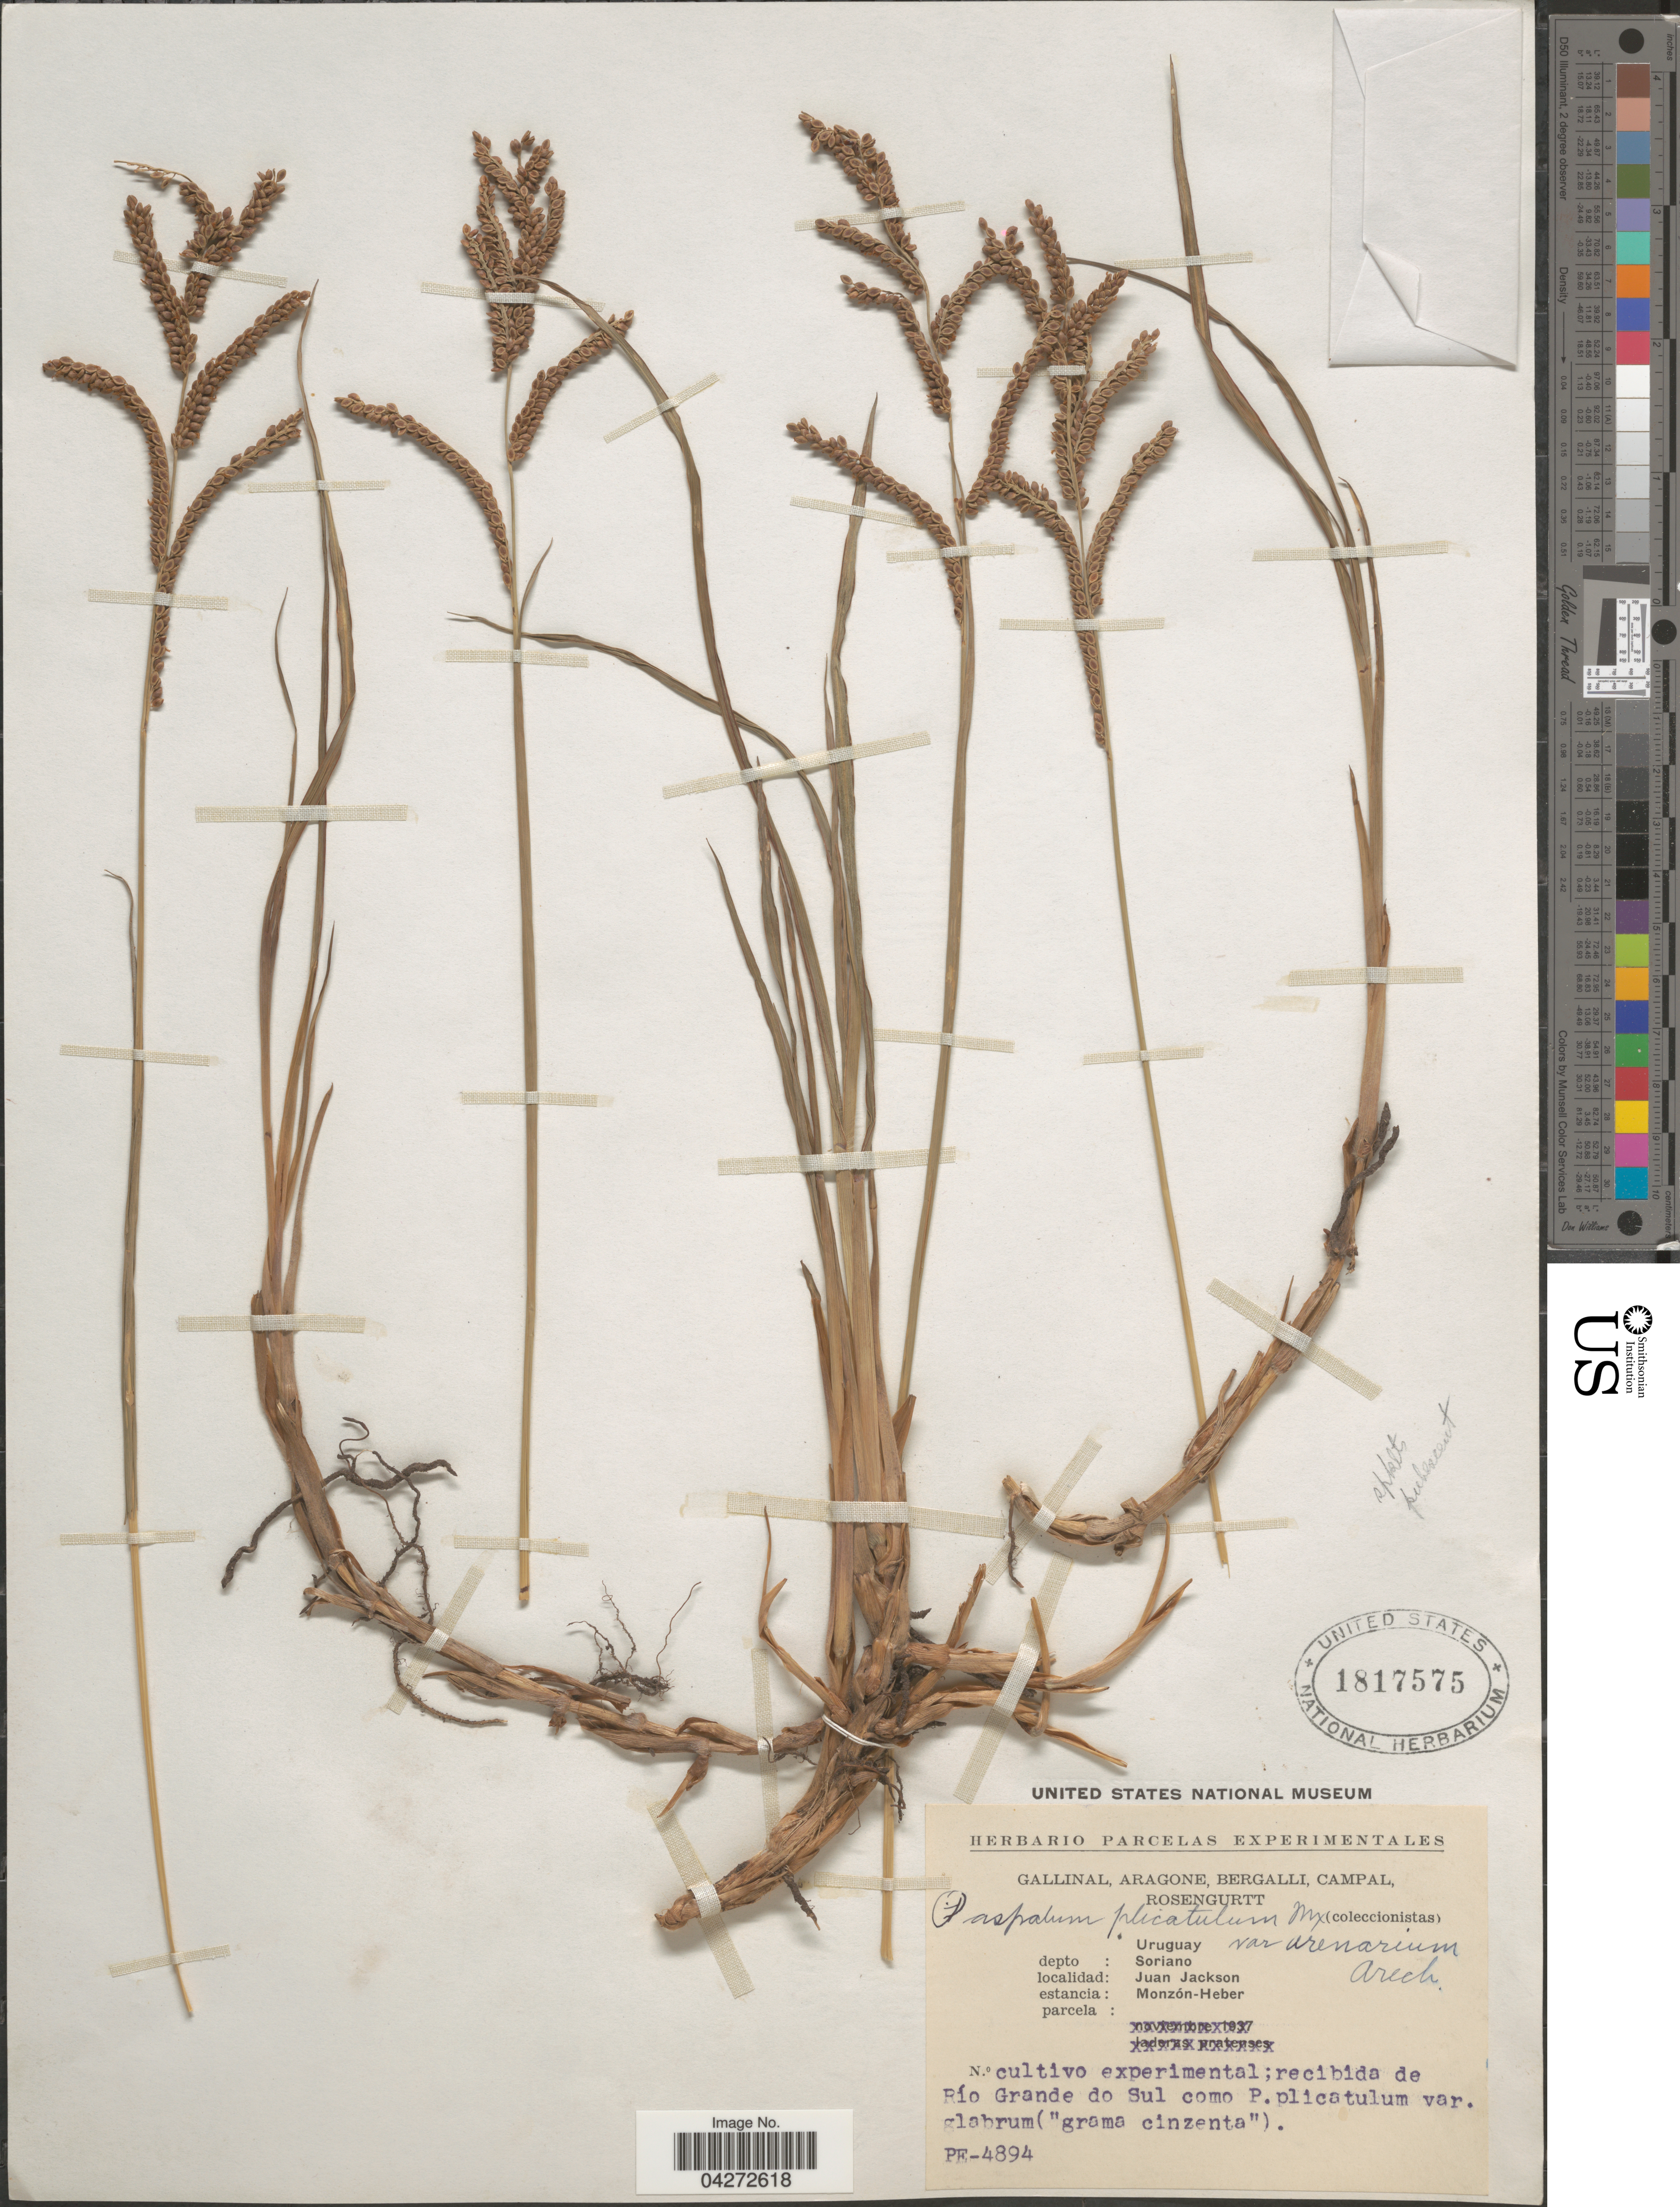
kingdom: Plantae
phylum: Tracheophyta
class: Liliopsida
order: Poales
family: Poaceae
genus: Paspalum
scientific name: Paspalum nicorae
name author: Parodi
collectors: -. Gallinal, -- Aragone, -- Bergalli, -- Campal & Rosengurtt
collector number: PE-4894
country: Uruguay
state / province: Soriano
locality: Depto: Soriano. Juan Jackson. Estancia: Monzón-Heber.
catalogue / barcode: US 1817575